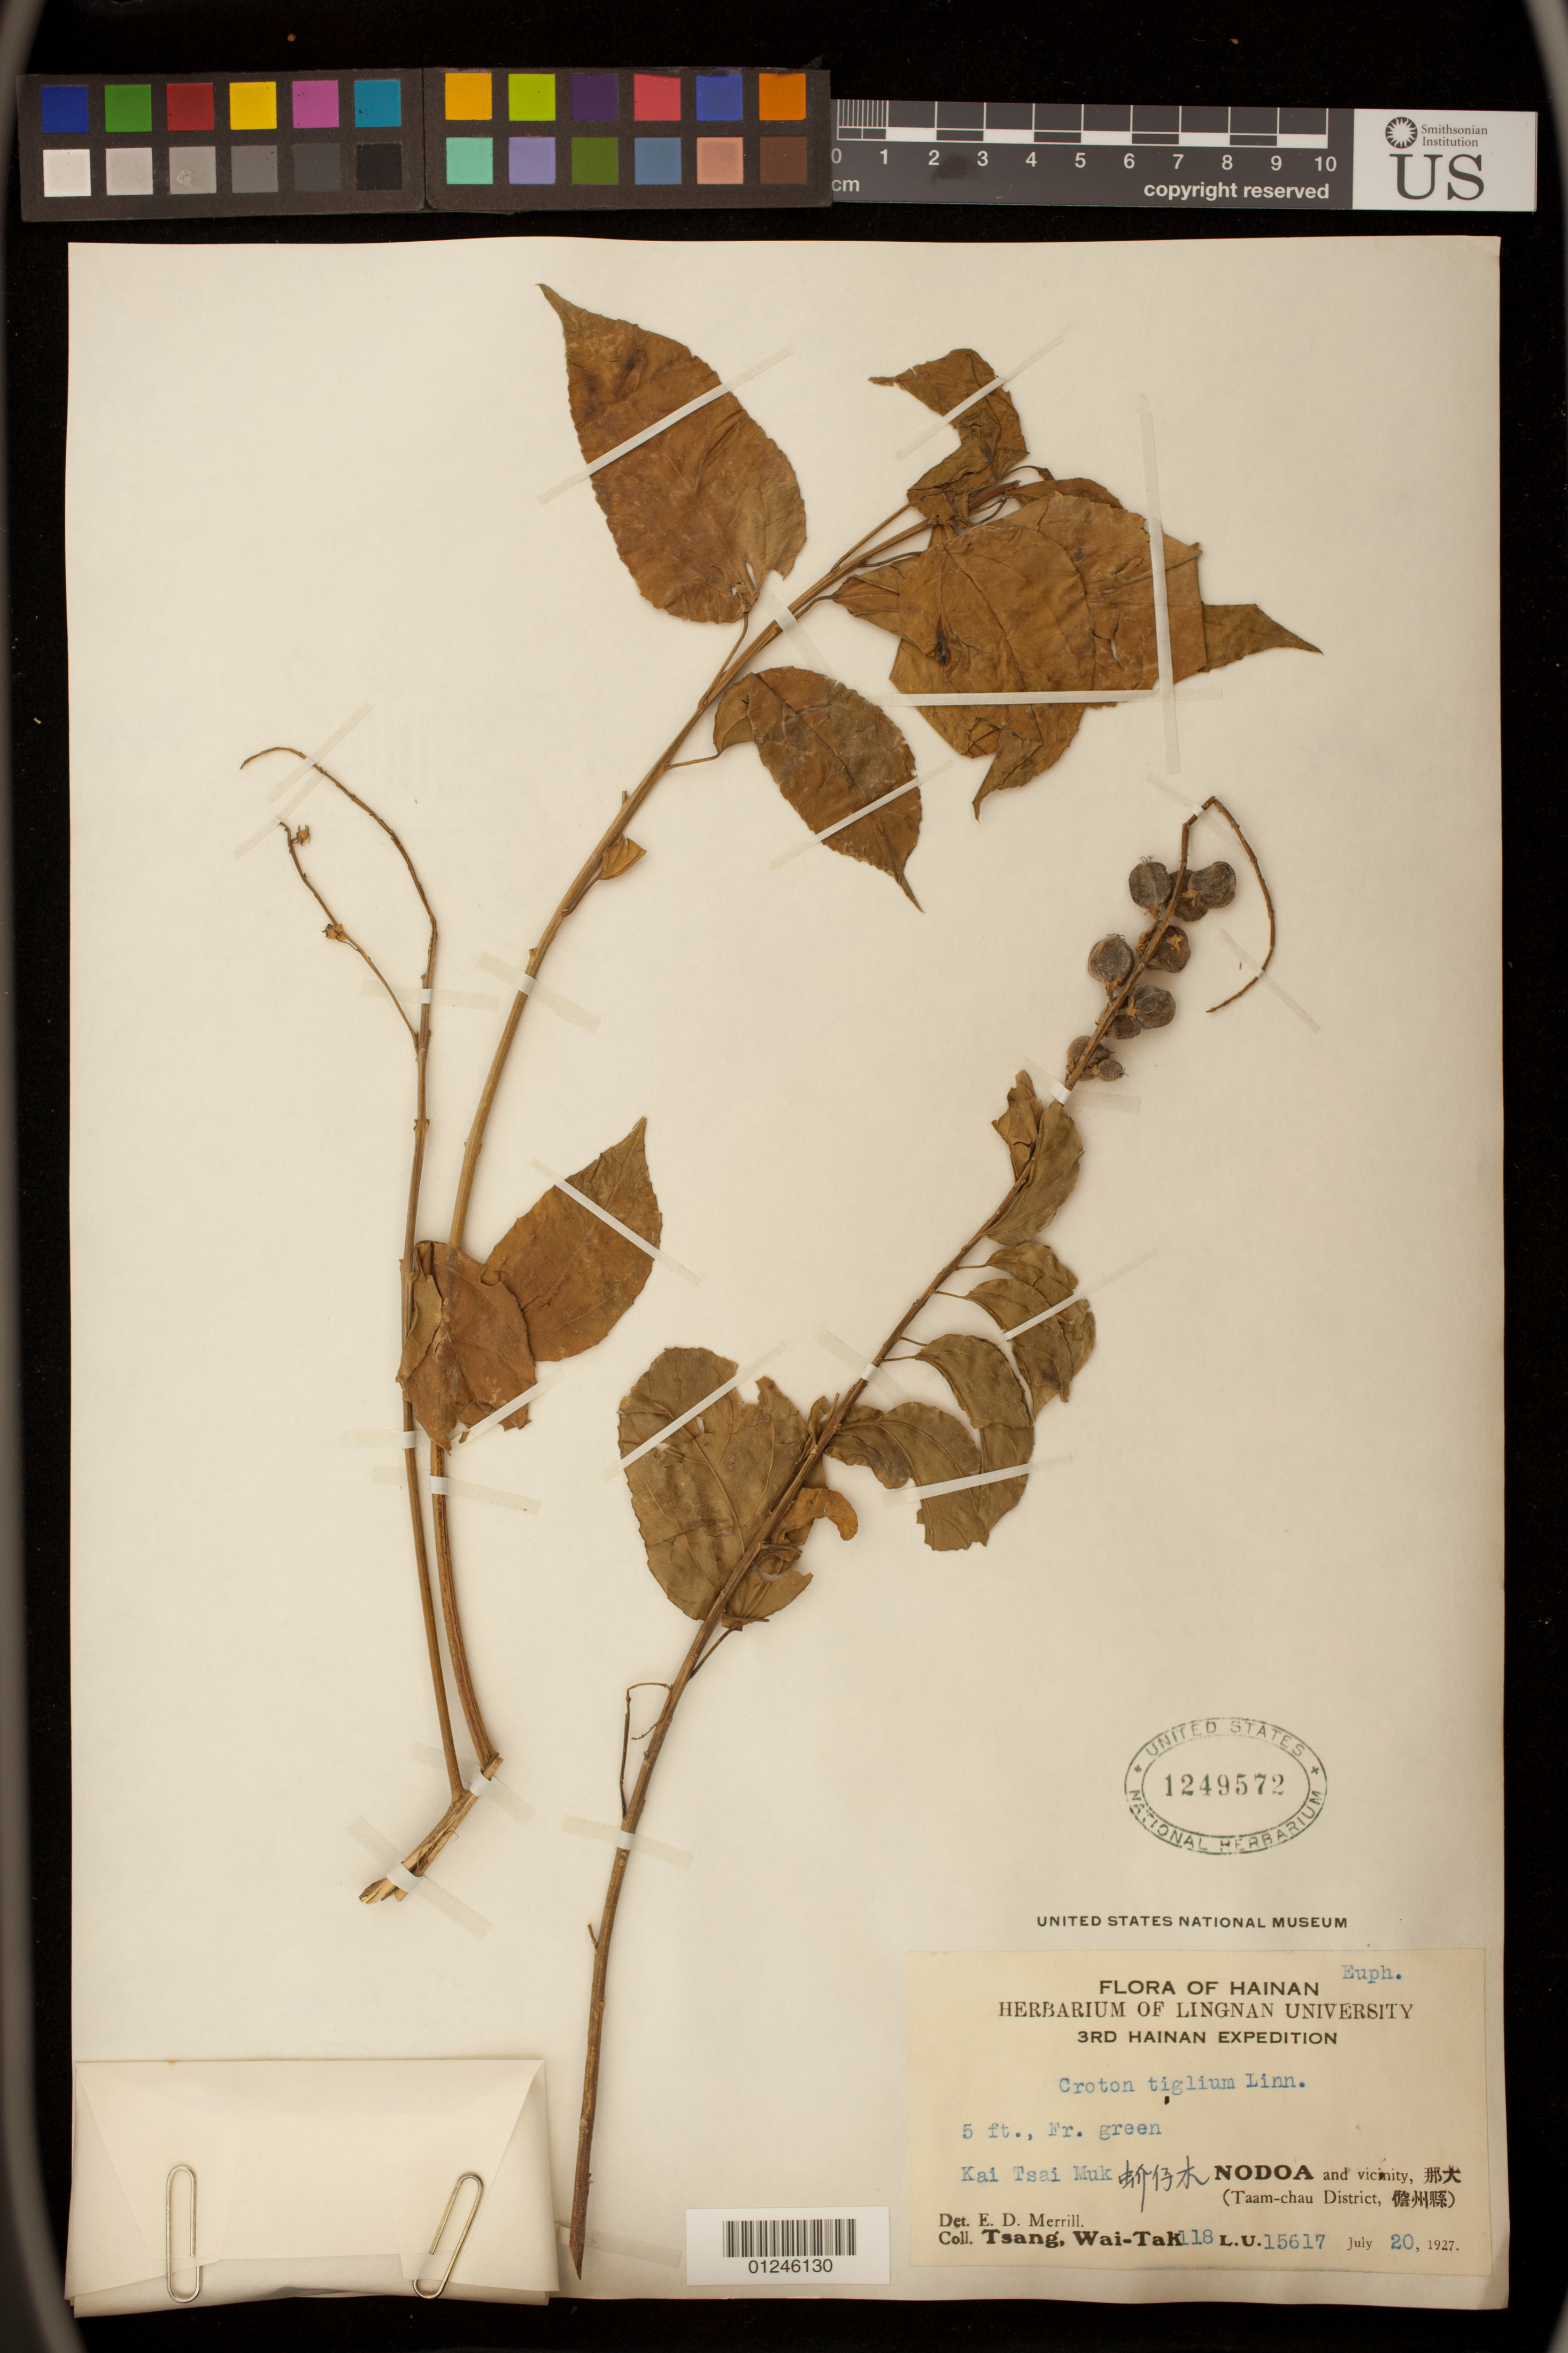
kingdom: Plantae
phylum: Tracheophyta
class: Magnoliopsida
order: Malpighiales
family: Euphorbiaceae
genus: Croton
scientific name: Croton tiglium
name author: L.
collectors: W. T. Tsang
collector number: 118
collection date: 1927-07-20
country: China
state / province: Hainan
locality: Kai Tsai Muk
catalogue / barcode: US 1249572